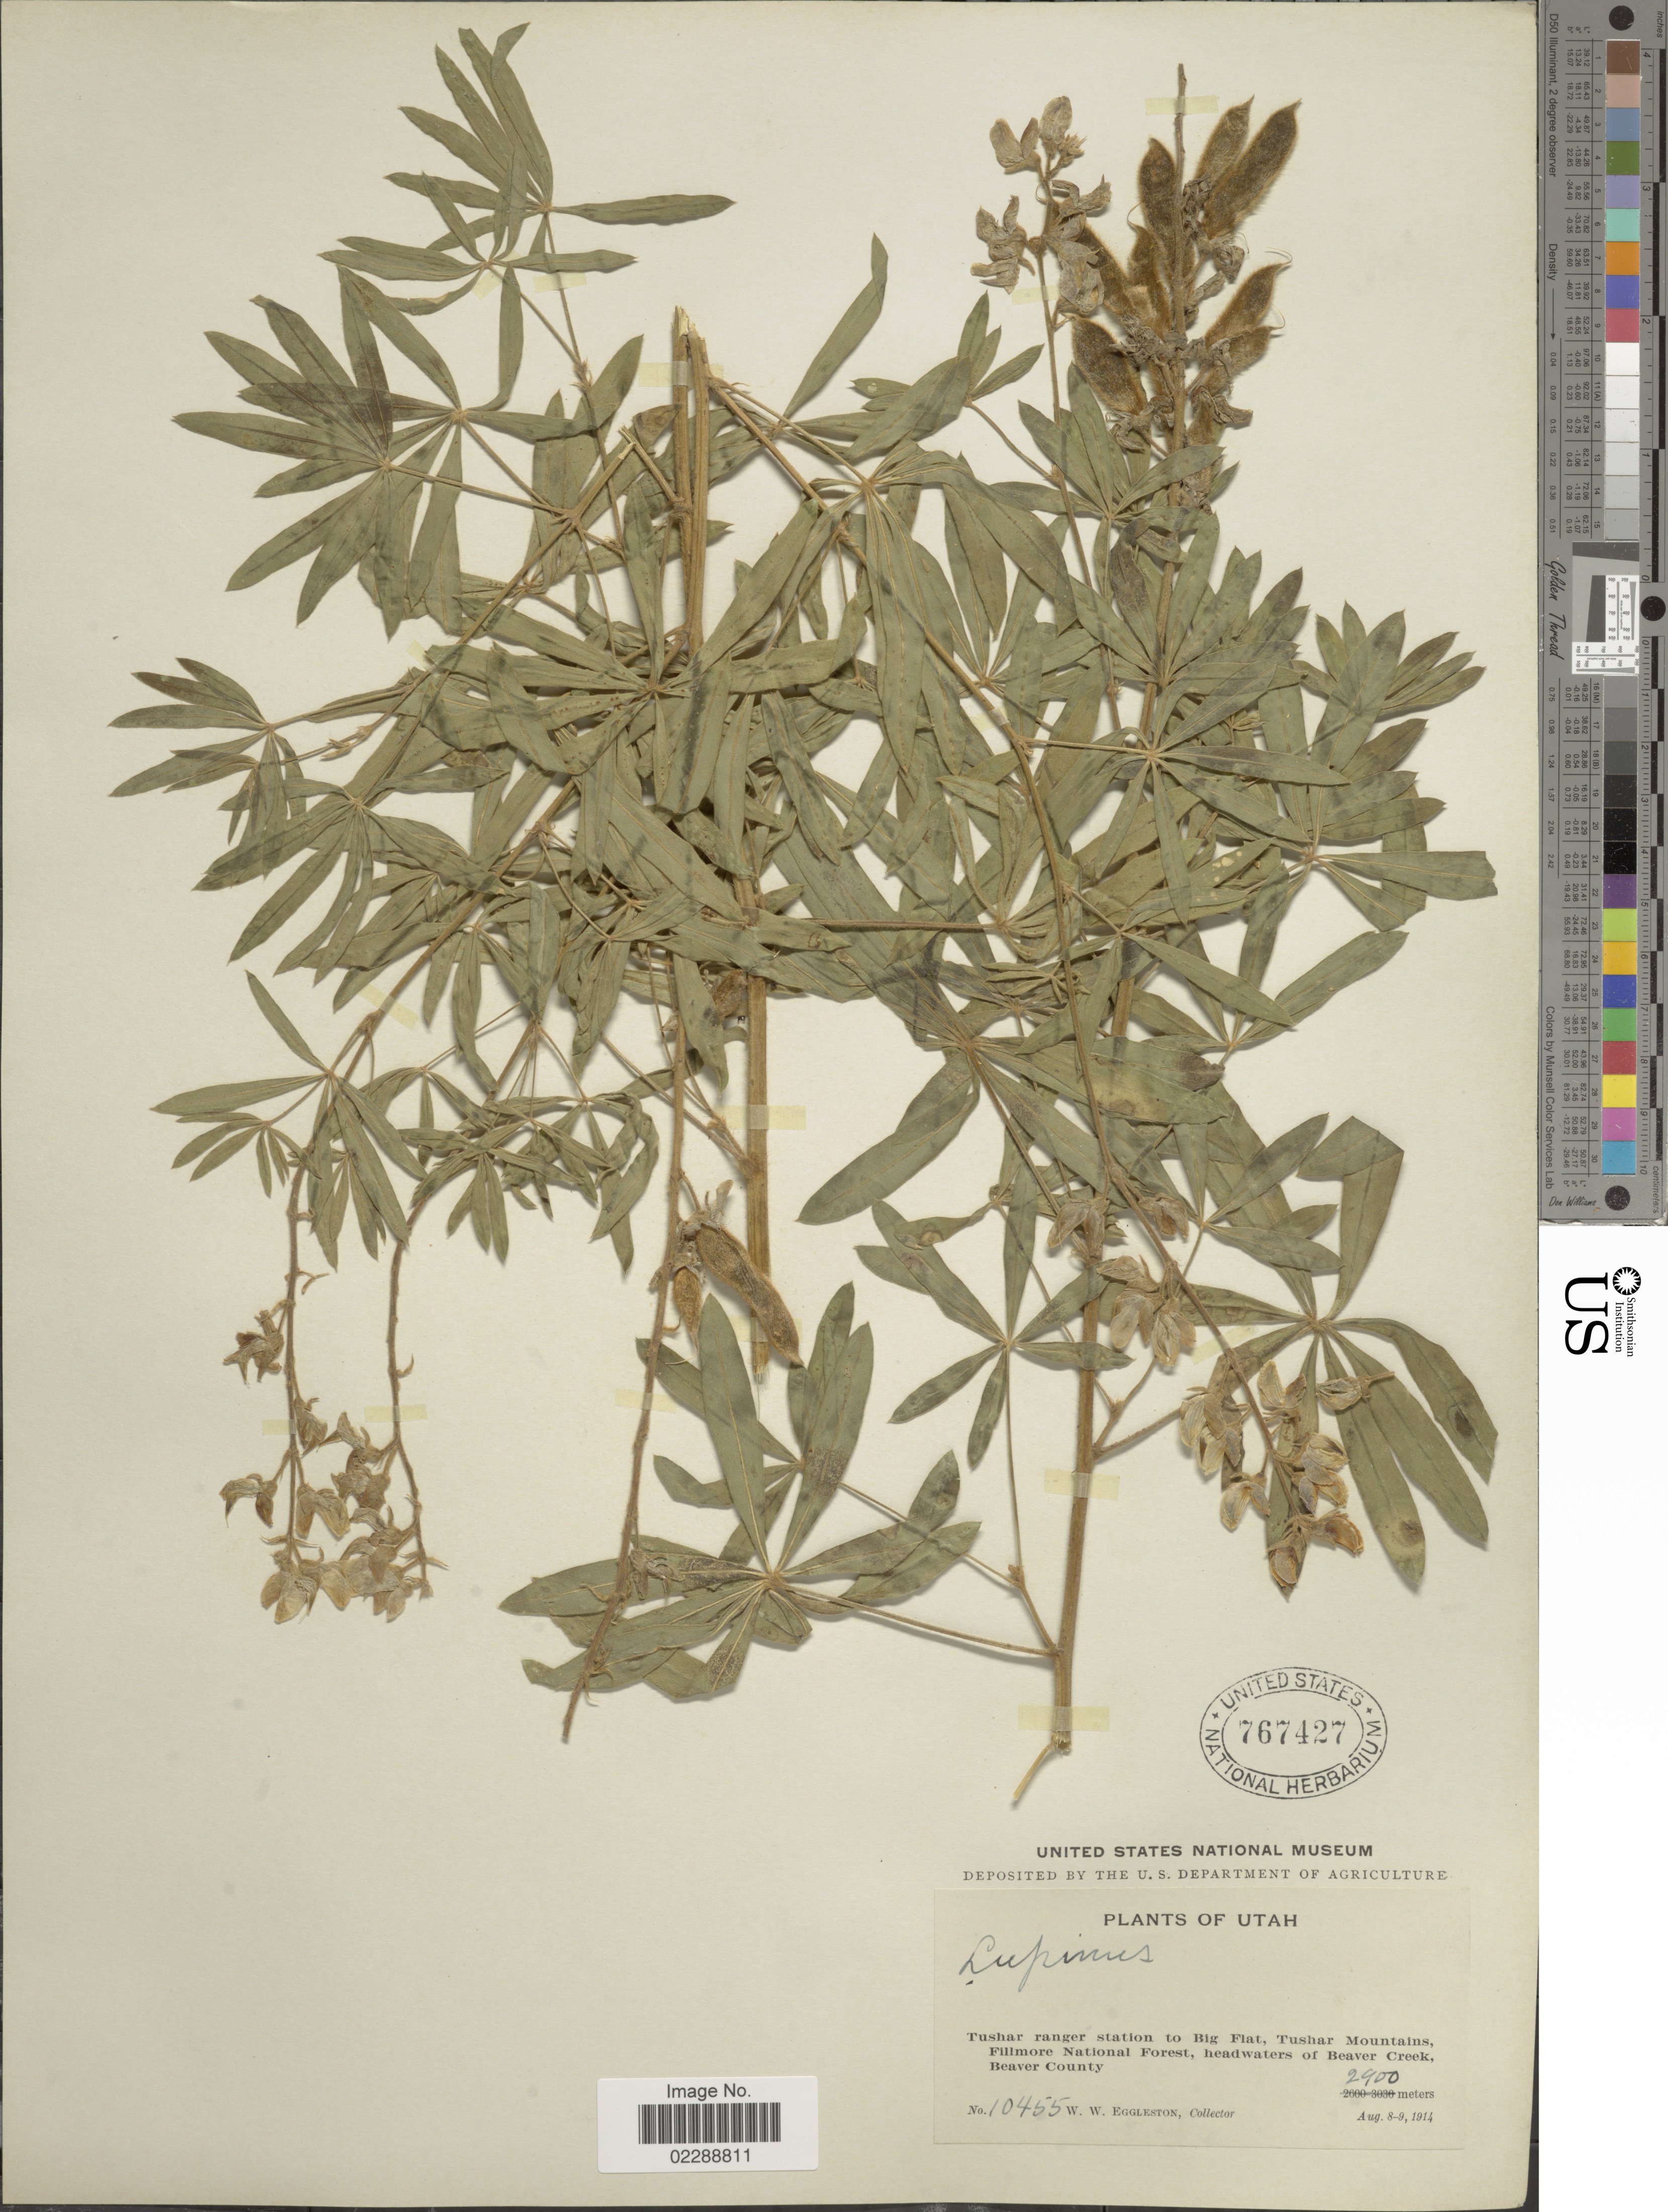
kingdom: Plantae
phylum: Tracheophyta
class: Magnoliopsida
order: Fabales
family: Fabaceae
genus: Lupinus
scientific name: Lupinus sp.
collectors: W. W. Eggleston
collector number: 10455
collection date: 1914-08-08/1914-08-09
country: United States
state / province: Utah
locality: Tushar ranger station to Big Flat, Tushar Mountains, Fillmore National Forest, headwaters of Beaver Creek, Beaver County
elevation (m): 2900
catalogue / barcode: US 767427